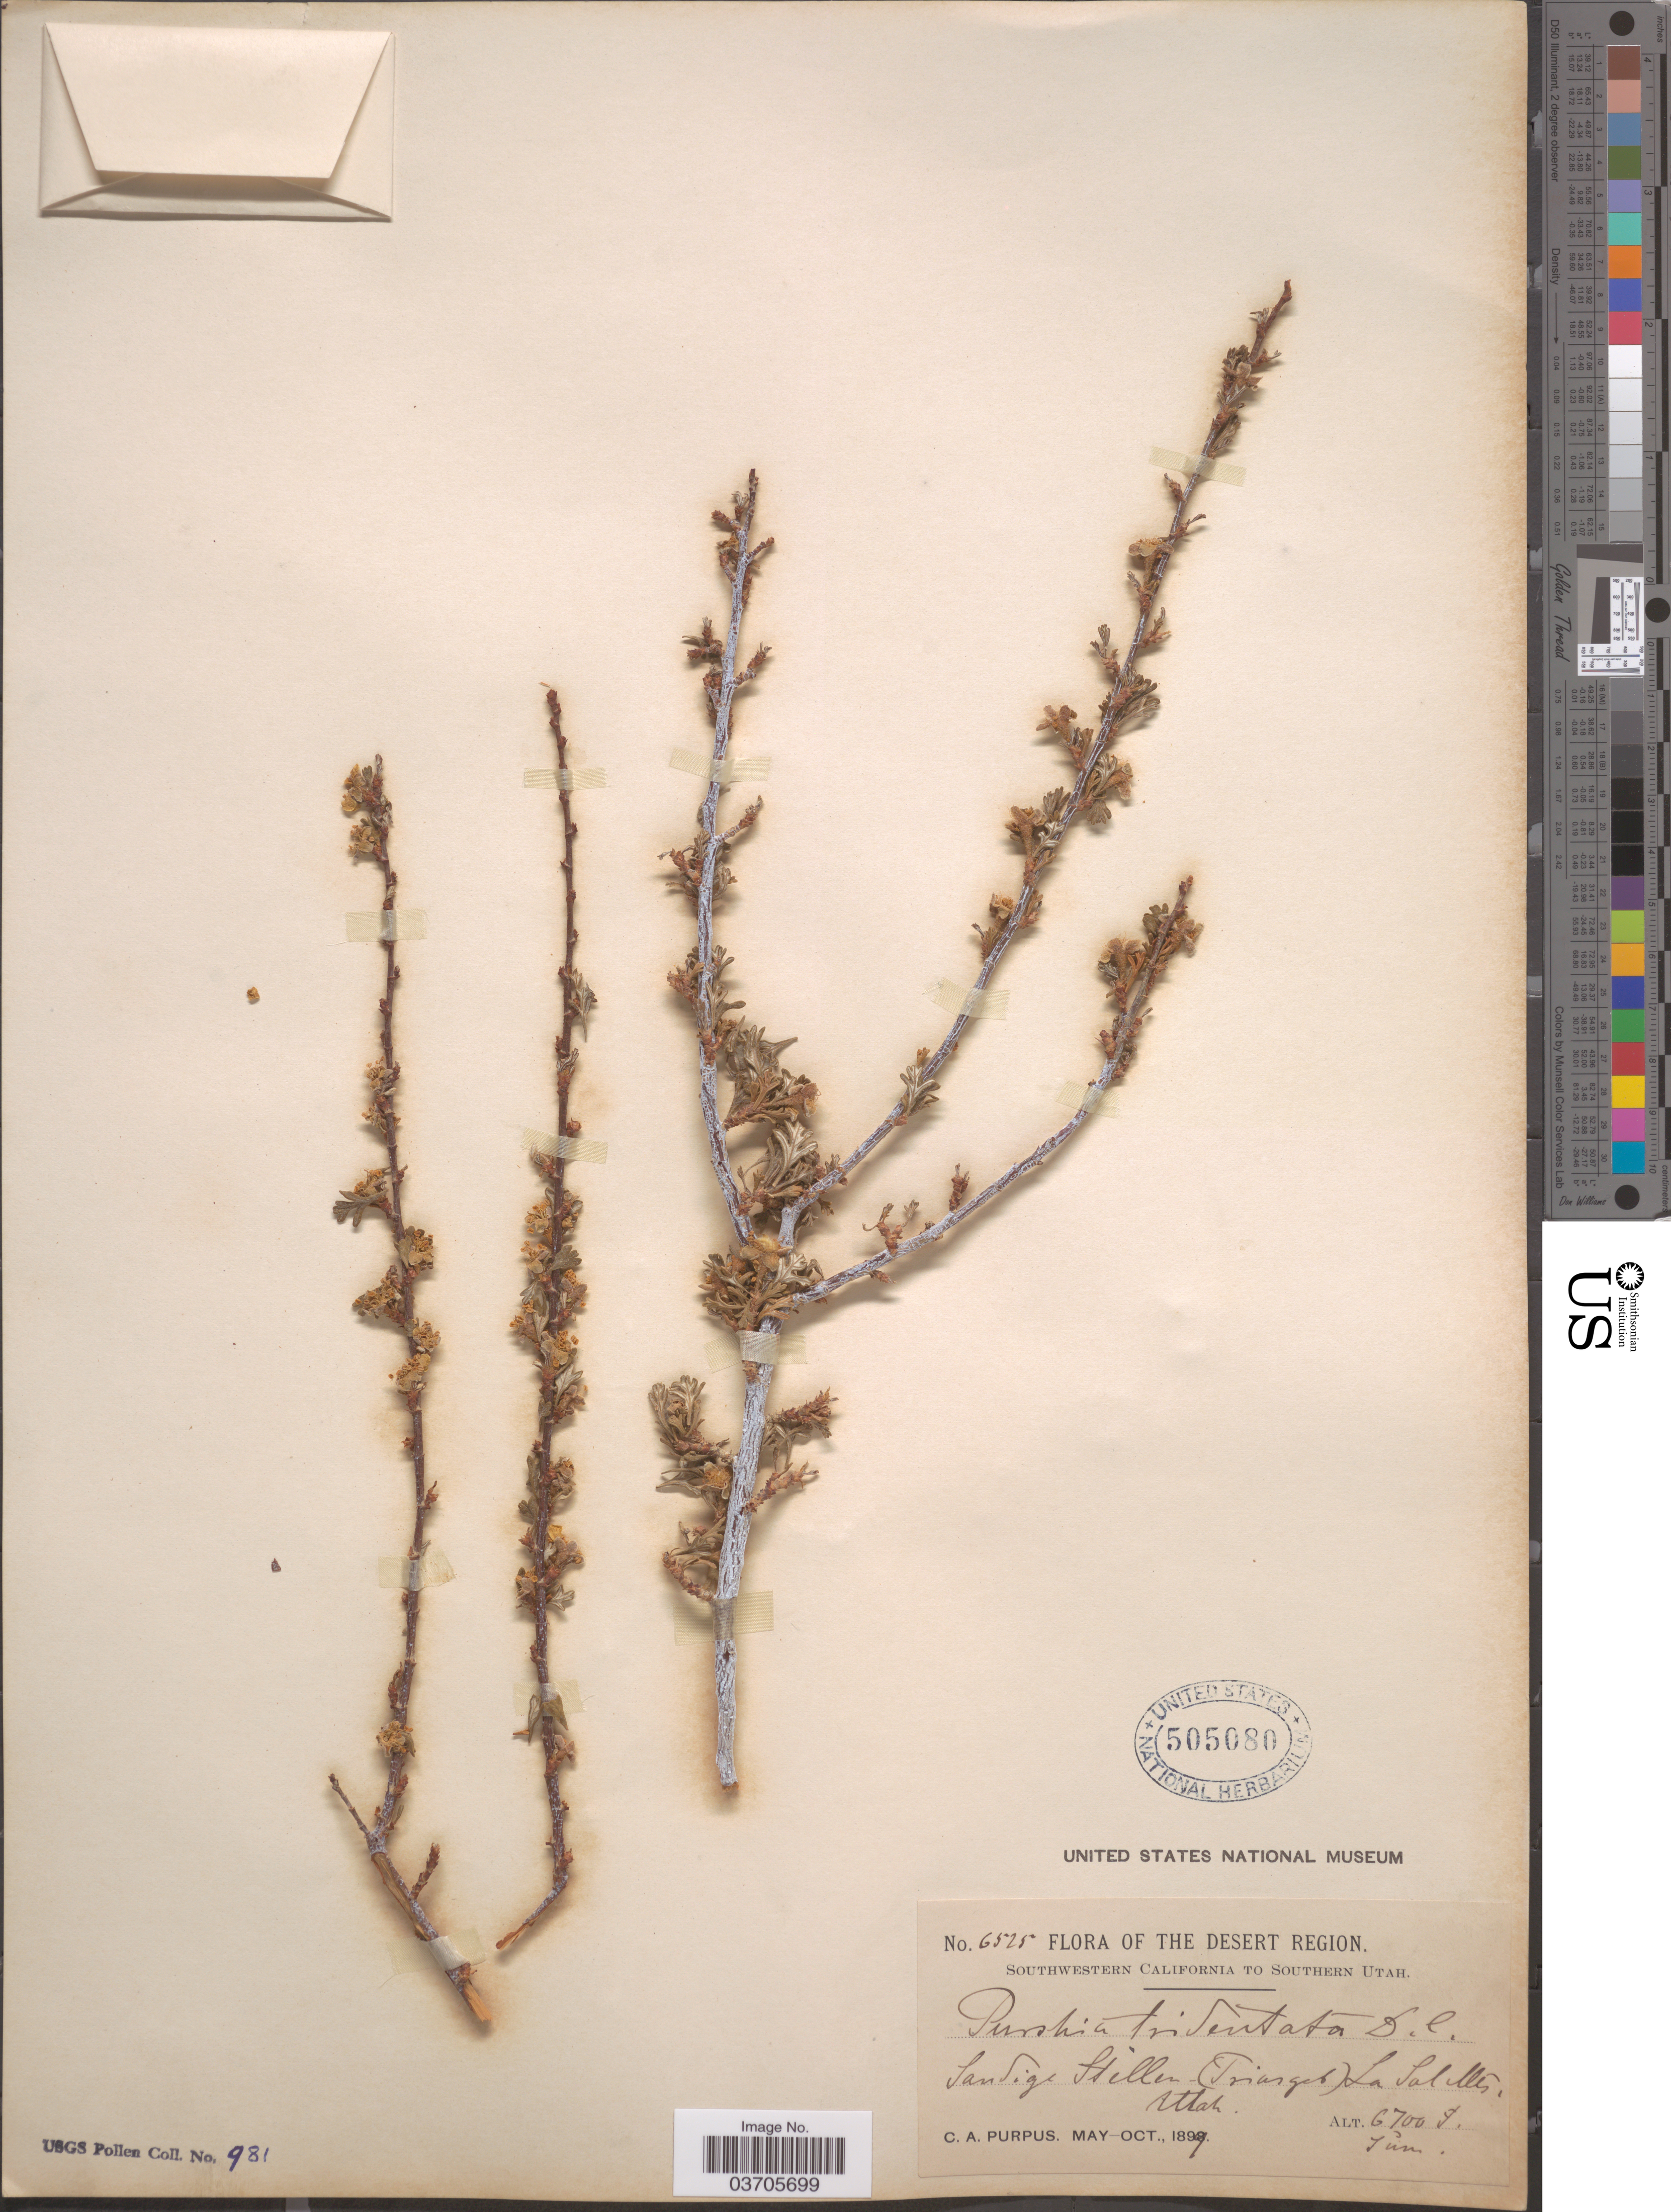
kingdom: Plantae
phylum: Tracheophyta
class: Magnoliopsida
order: Rosales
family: Rosaceae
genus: Purshia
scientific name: Purshia tridentata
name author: (Pursh) DC.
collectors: C. A. Purpus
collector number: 6525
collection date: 1899-05/1899-10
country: United States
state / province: Utah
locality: The Desert Region. Southern Utah. Sandige stellen (German translation: Sandy Places) (Triasgel) La Sal Mts.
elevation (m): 2042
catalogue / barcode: US 505080